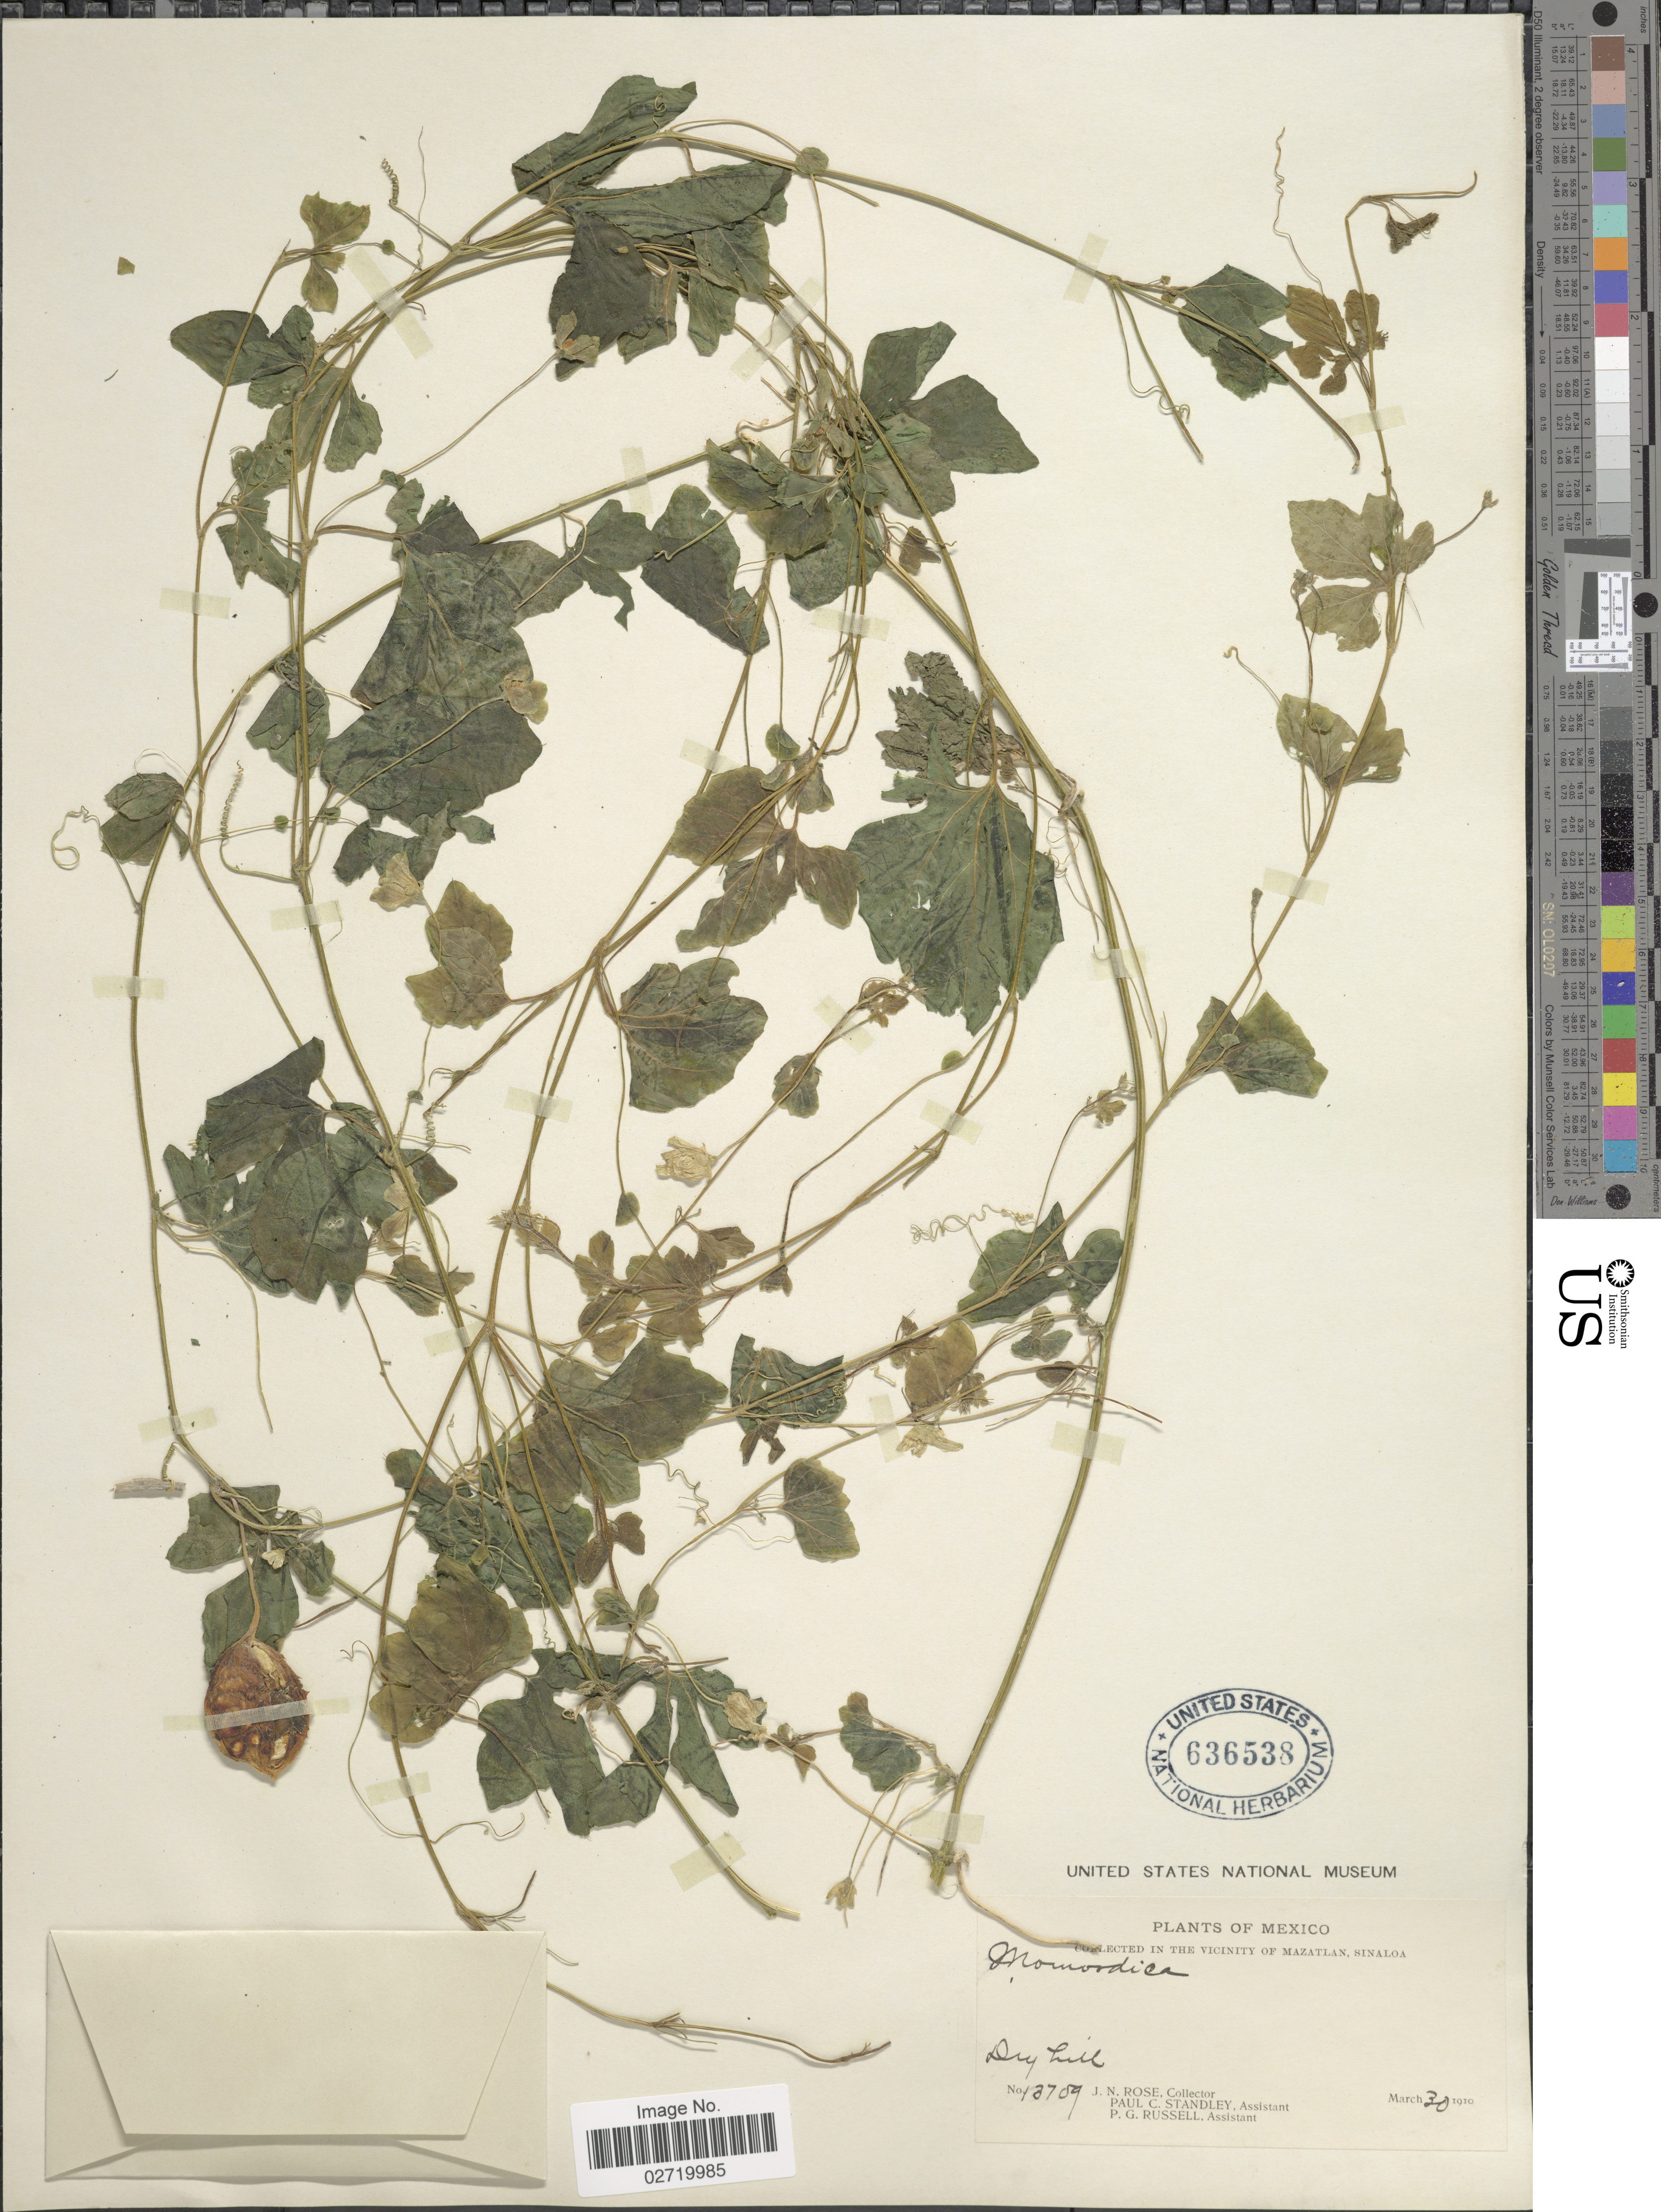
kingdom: Plantae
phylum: Tracheophyta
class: Magnoliopsida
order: Cucurbitales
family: Cucurbitaceae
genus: Momordica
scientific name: Momordica charantia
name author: L.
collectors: J. N. Rose, P. C. Standley & P. G. Russell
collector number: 13709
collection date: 1910-03-30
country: Mexico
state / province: Sinaloa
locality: In the vicinity of Mazatlan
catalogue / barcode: US 636538